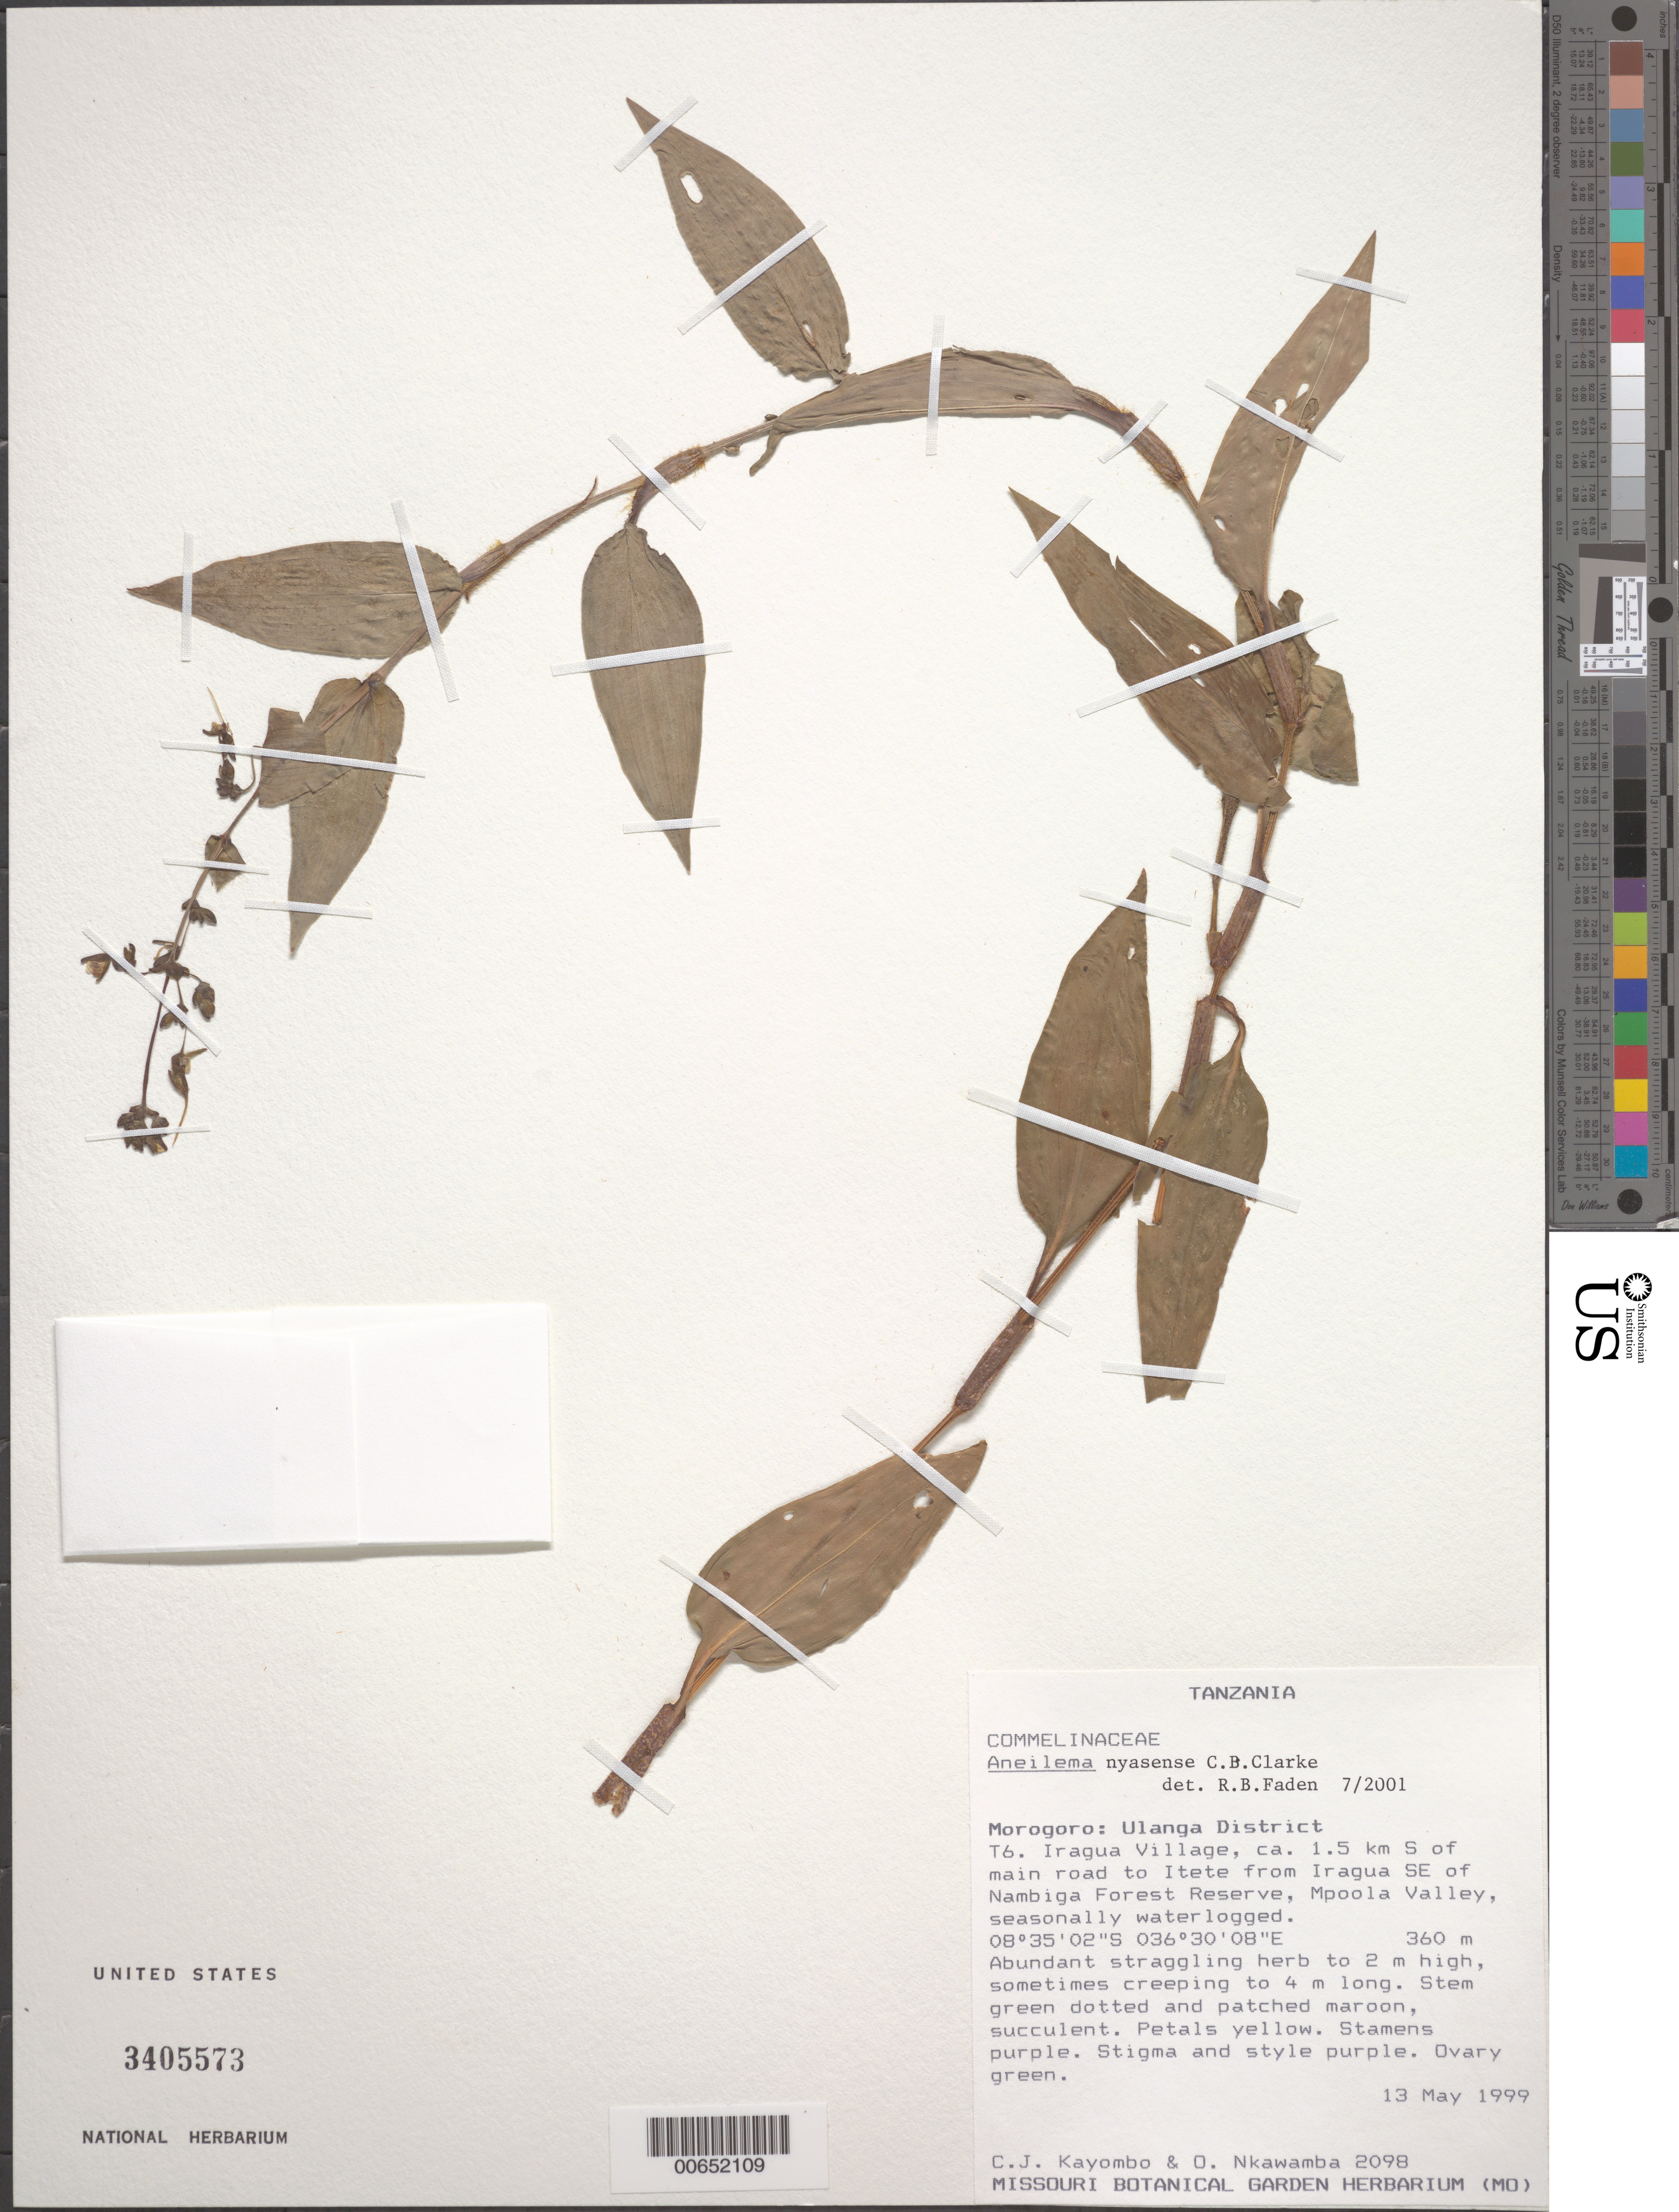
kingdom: Plantae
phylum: Tracheophyta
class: Liliopsida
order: Commelinales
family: Commelinaceae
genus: Aneilema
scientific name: Aneilema nyasense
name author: C.B. Clarke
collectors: C. J. Kayombo & O. Nkawamba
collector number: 2098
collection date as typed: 13 May 1999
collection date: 1999-05-13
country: Tanzania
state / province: Morogoro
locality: Morogoro, t6, iragua villages of main road to itete from iragua se o fnambiga forest reserve, mpoola valley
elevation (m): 360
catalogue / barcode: US 3405573